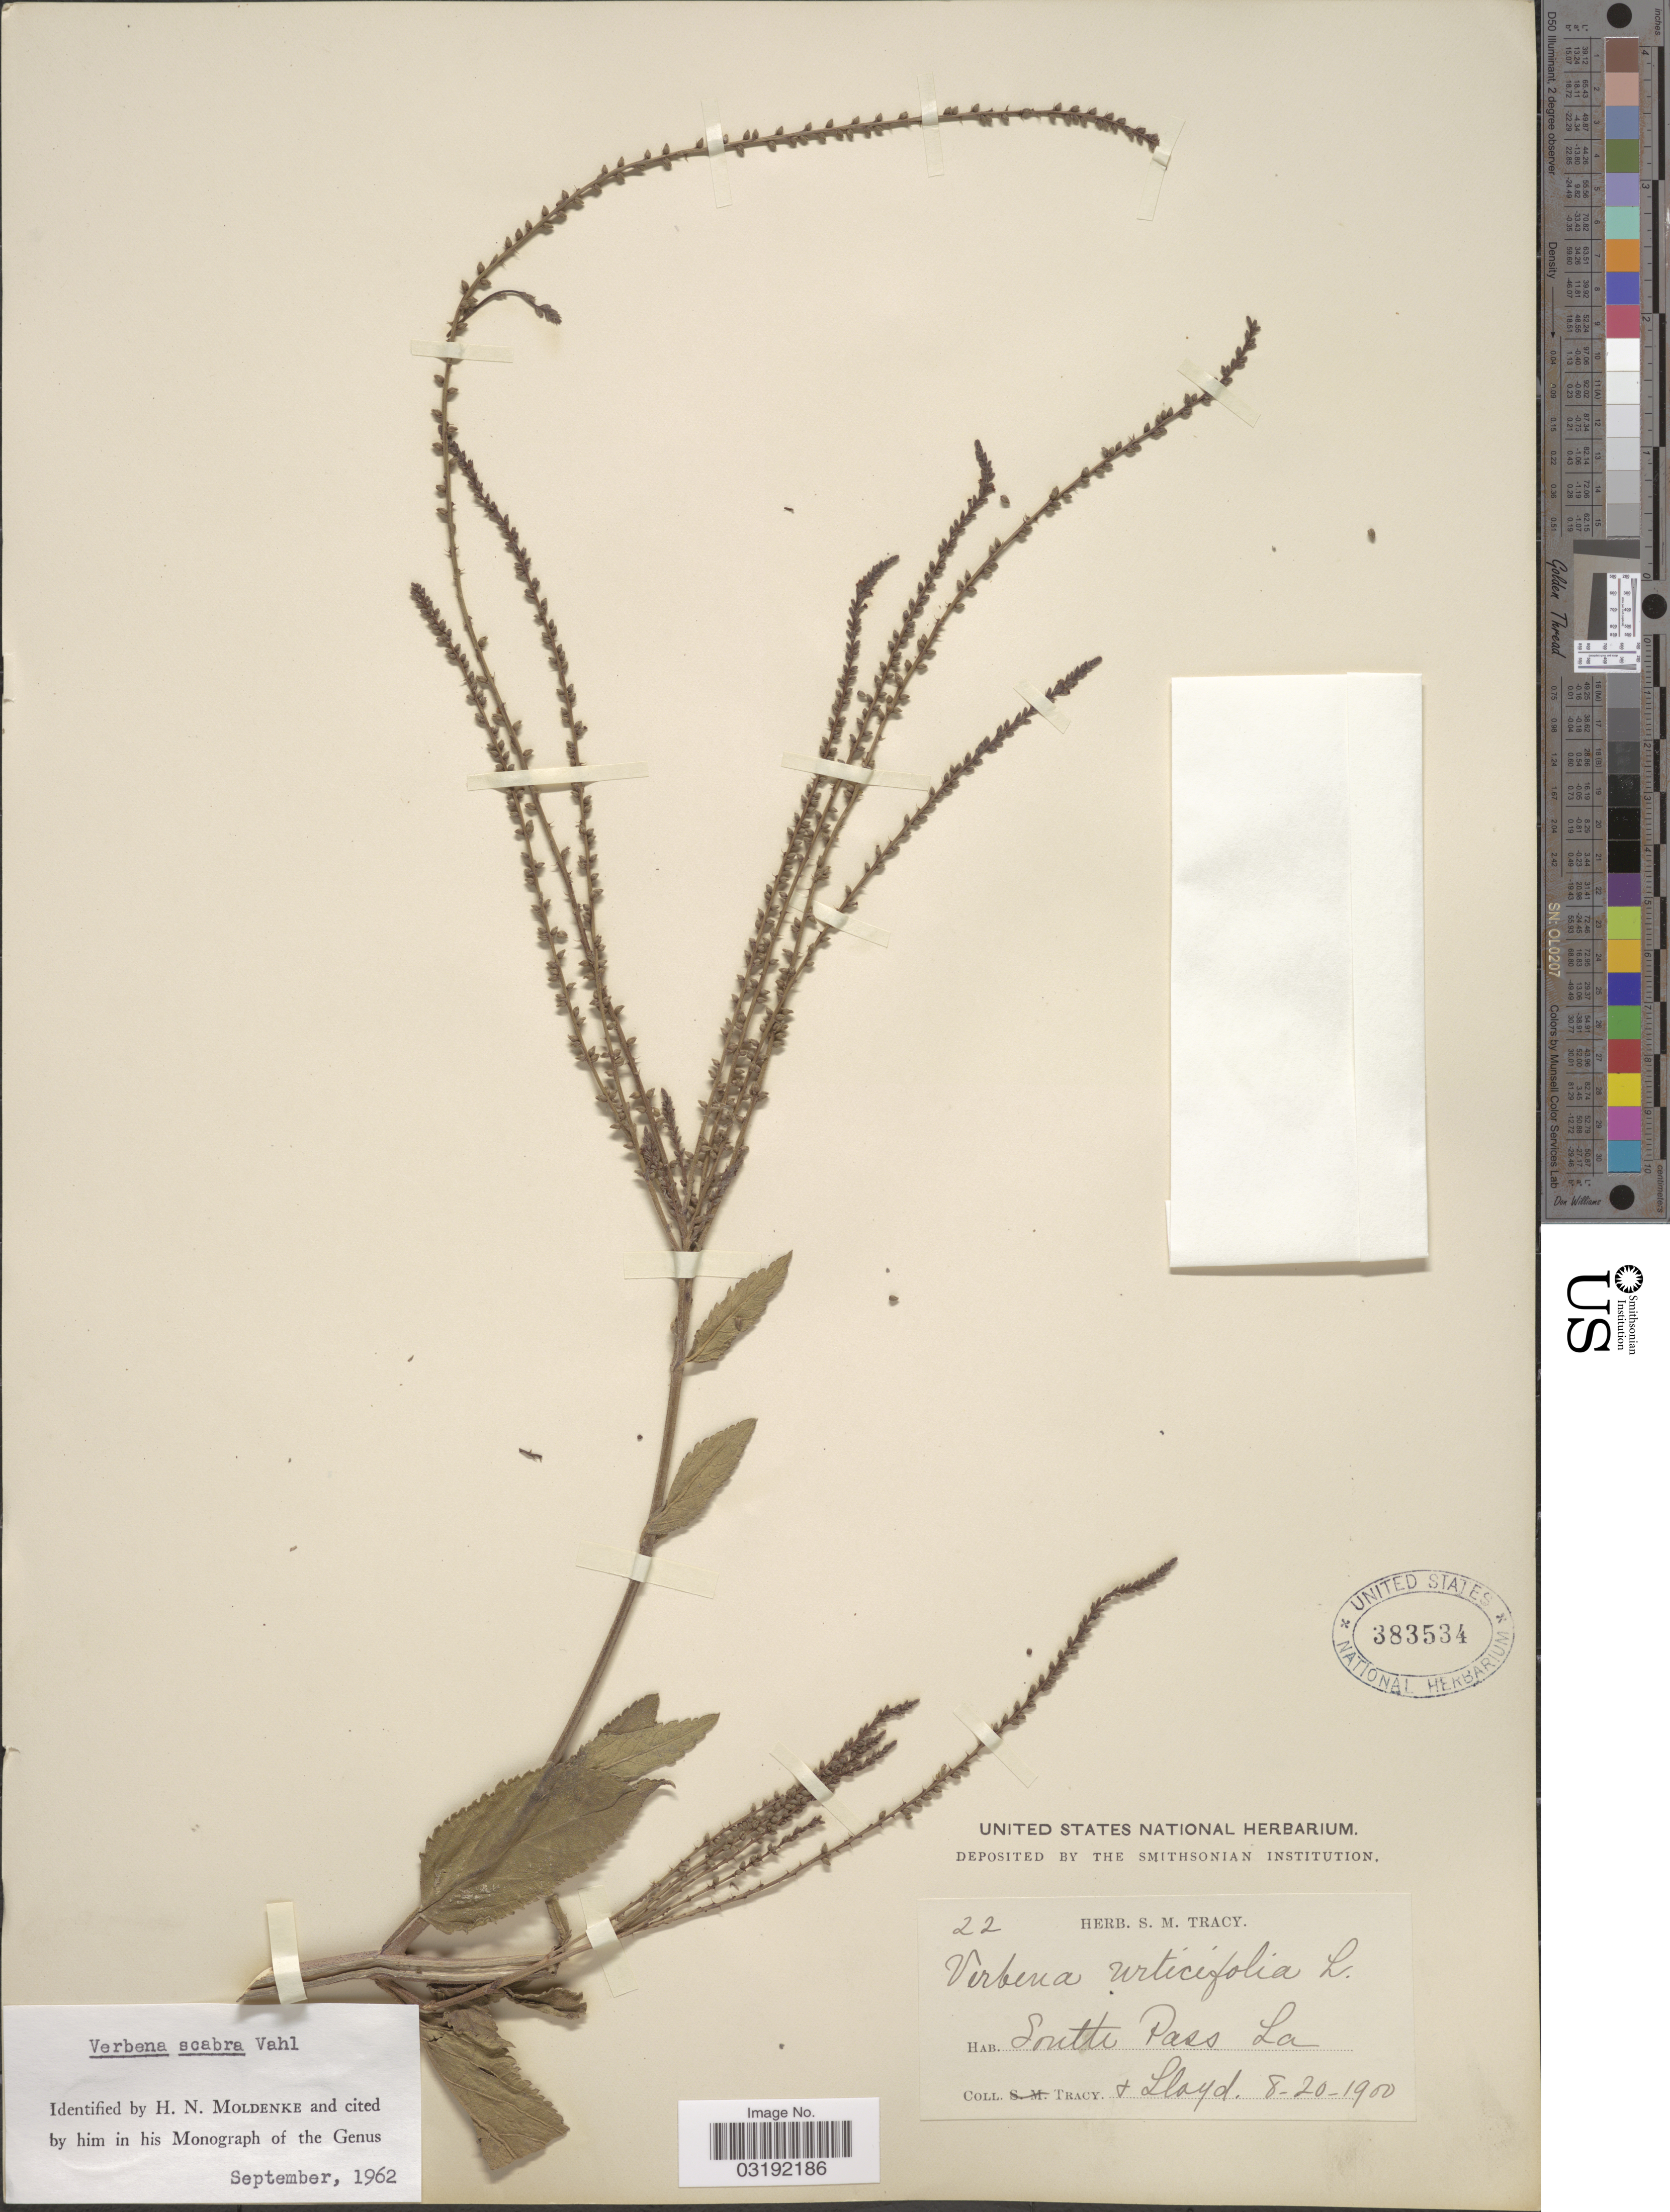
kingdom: Plantae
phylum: Tracheophyta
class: Magnoliopsida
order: Lamiales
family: Verbenaceae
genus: Verbena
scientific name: Verbena scabra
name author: Vahl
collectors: -. Tracy & -- Lloyd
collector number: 22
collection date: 1900-08-20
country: United States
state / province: Louisiana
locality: South Pass.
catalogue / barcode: US 383534